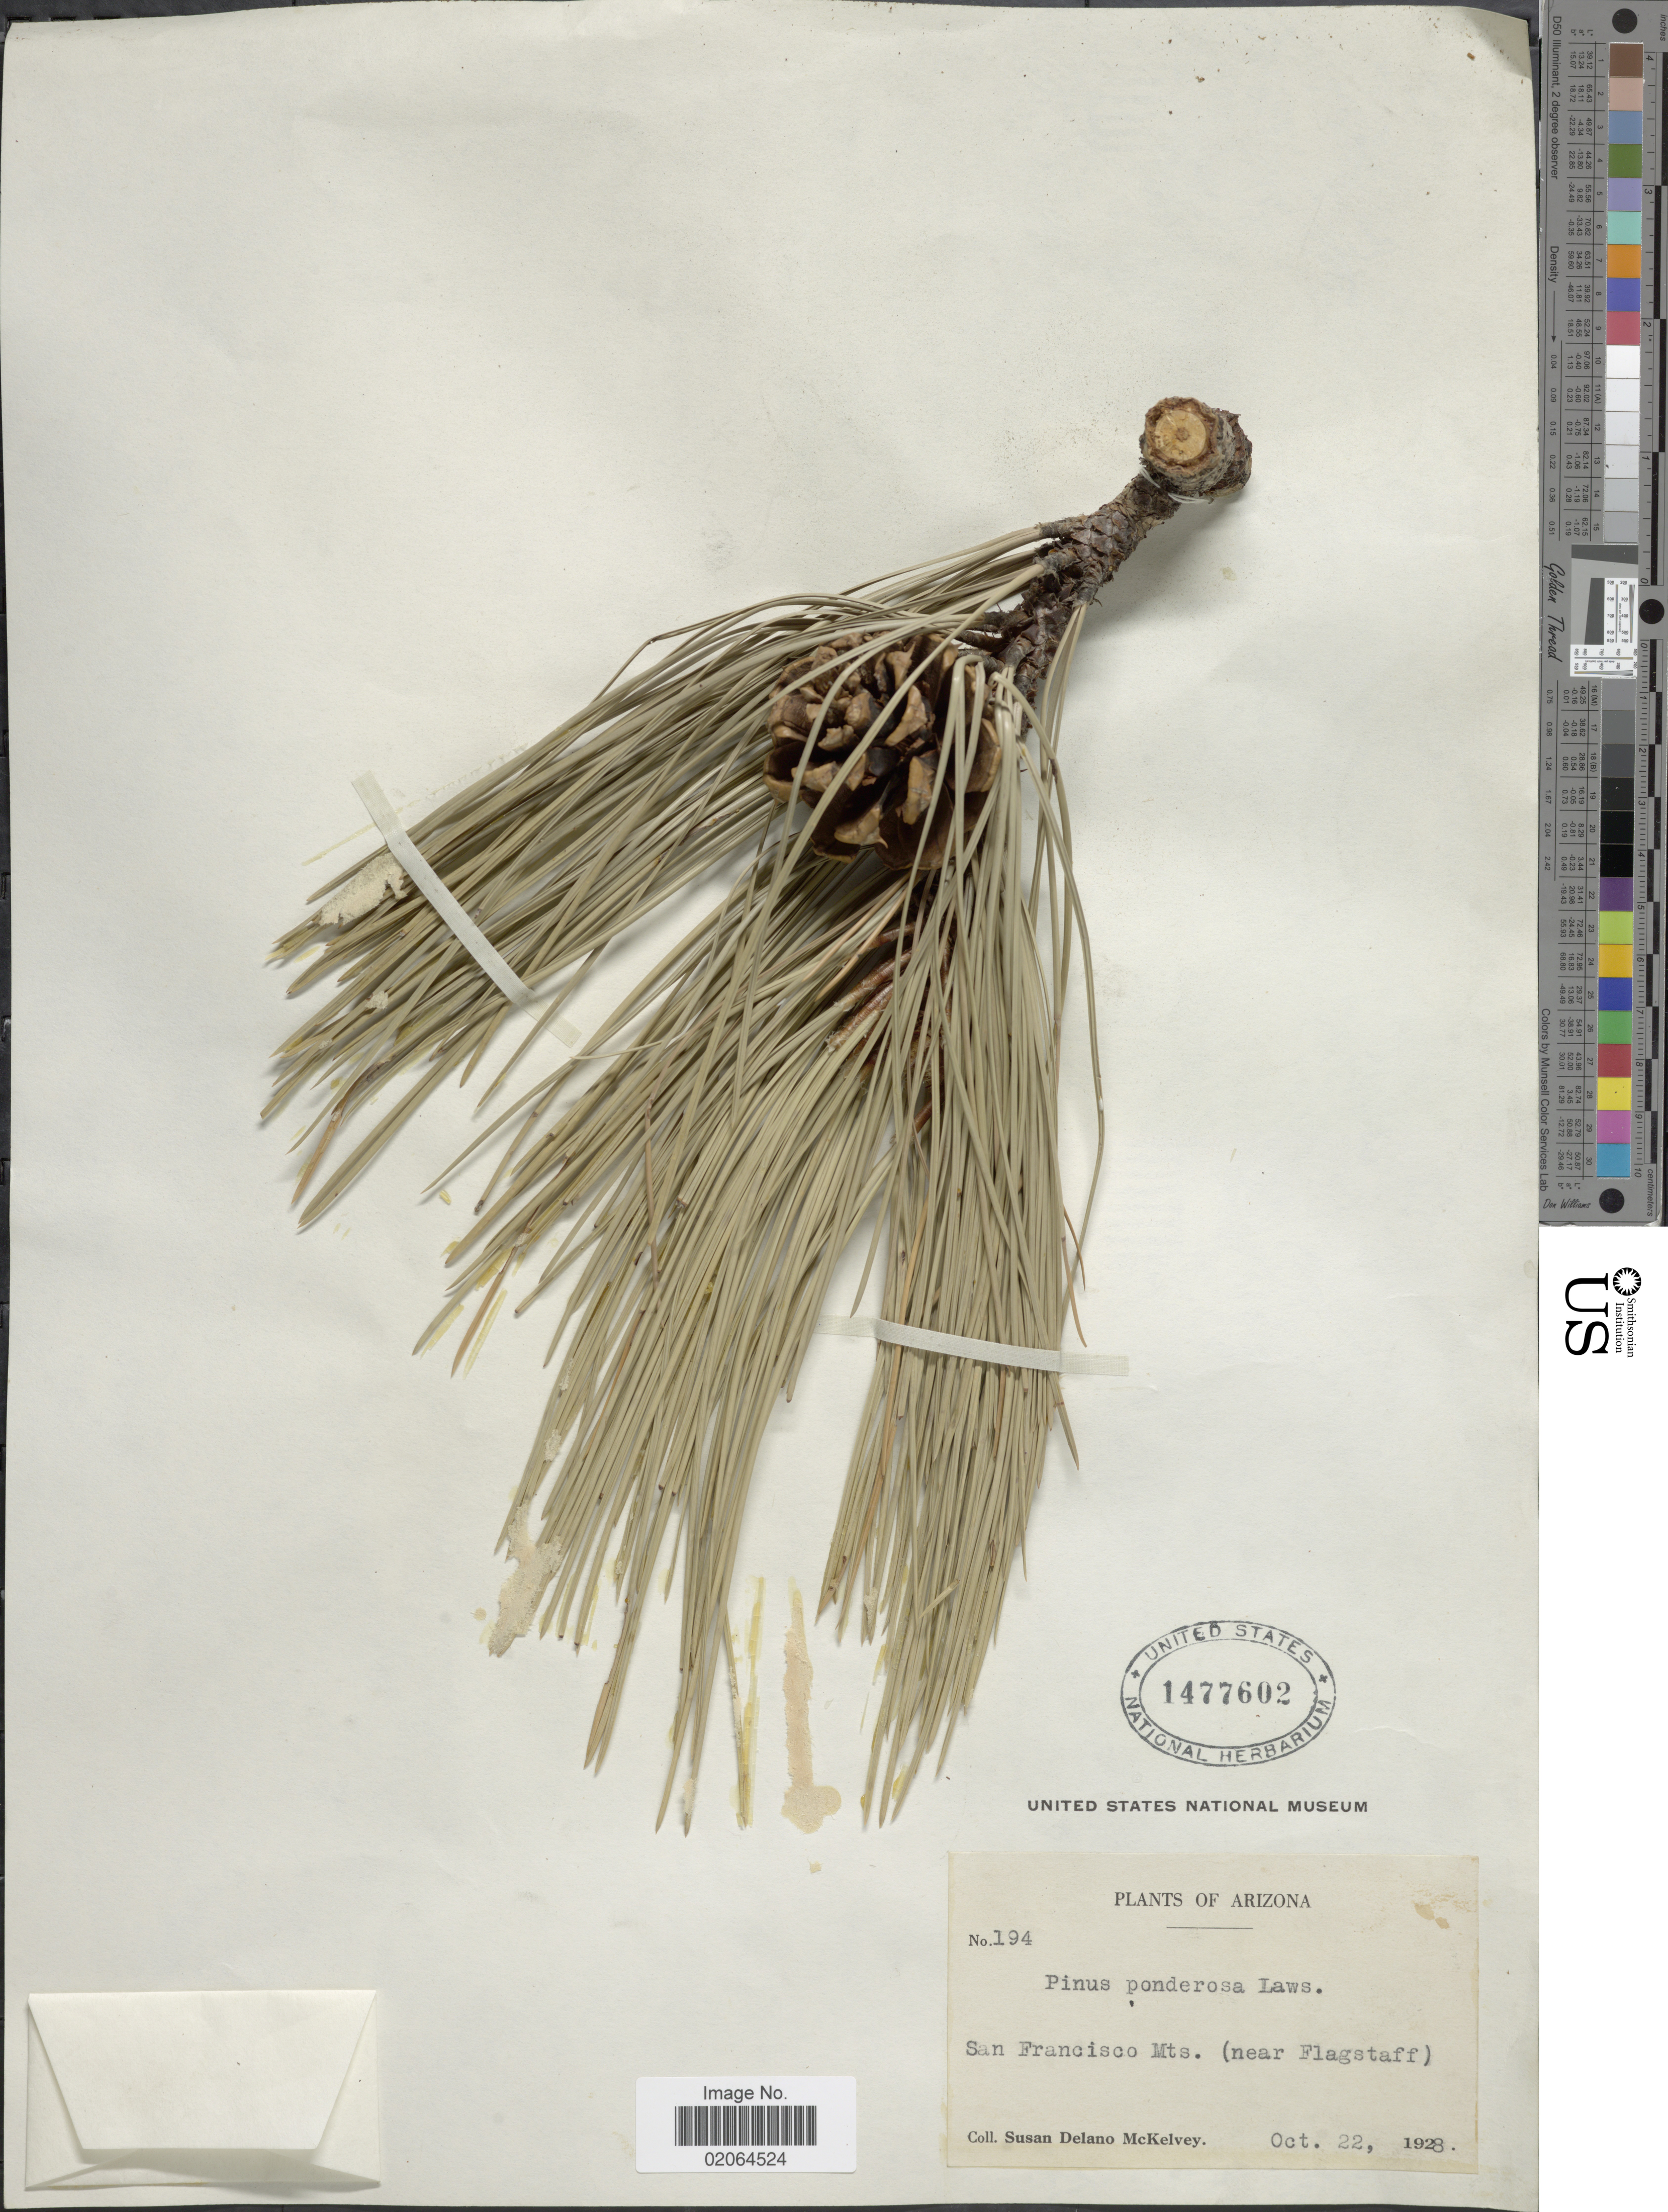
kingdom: Plantae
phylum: Tracheophyta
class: Pinopsida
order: Pinales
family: Pinaceae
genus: Pinus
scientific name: Pinus ponderosa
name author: Douglas ex C. Lawson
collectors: S. A. McKelvey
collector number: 194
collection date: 1928-10-22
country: United States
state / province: Colorado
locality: Arizona, San Francisco Mts (near Flafstaff)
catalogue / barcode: US 1477602